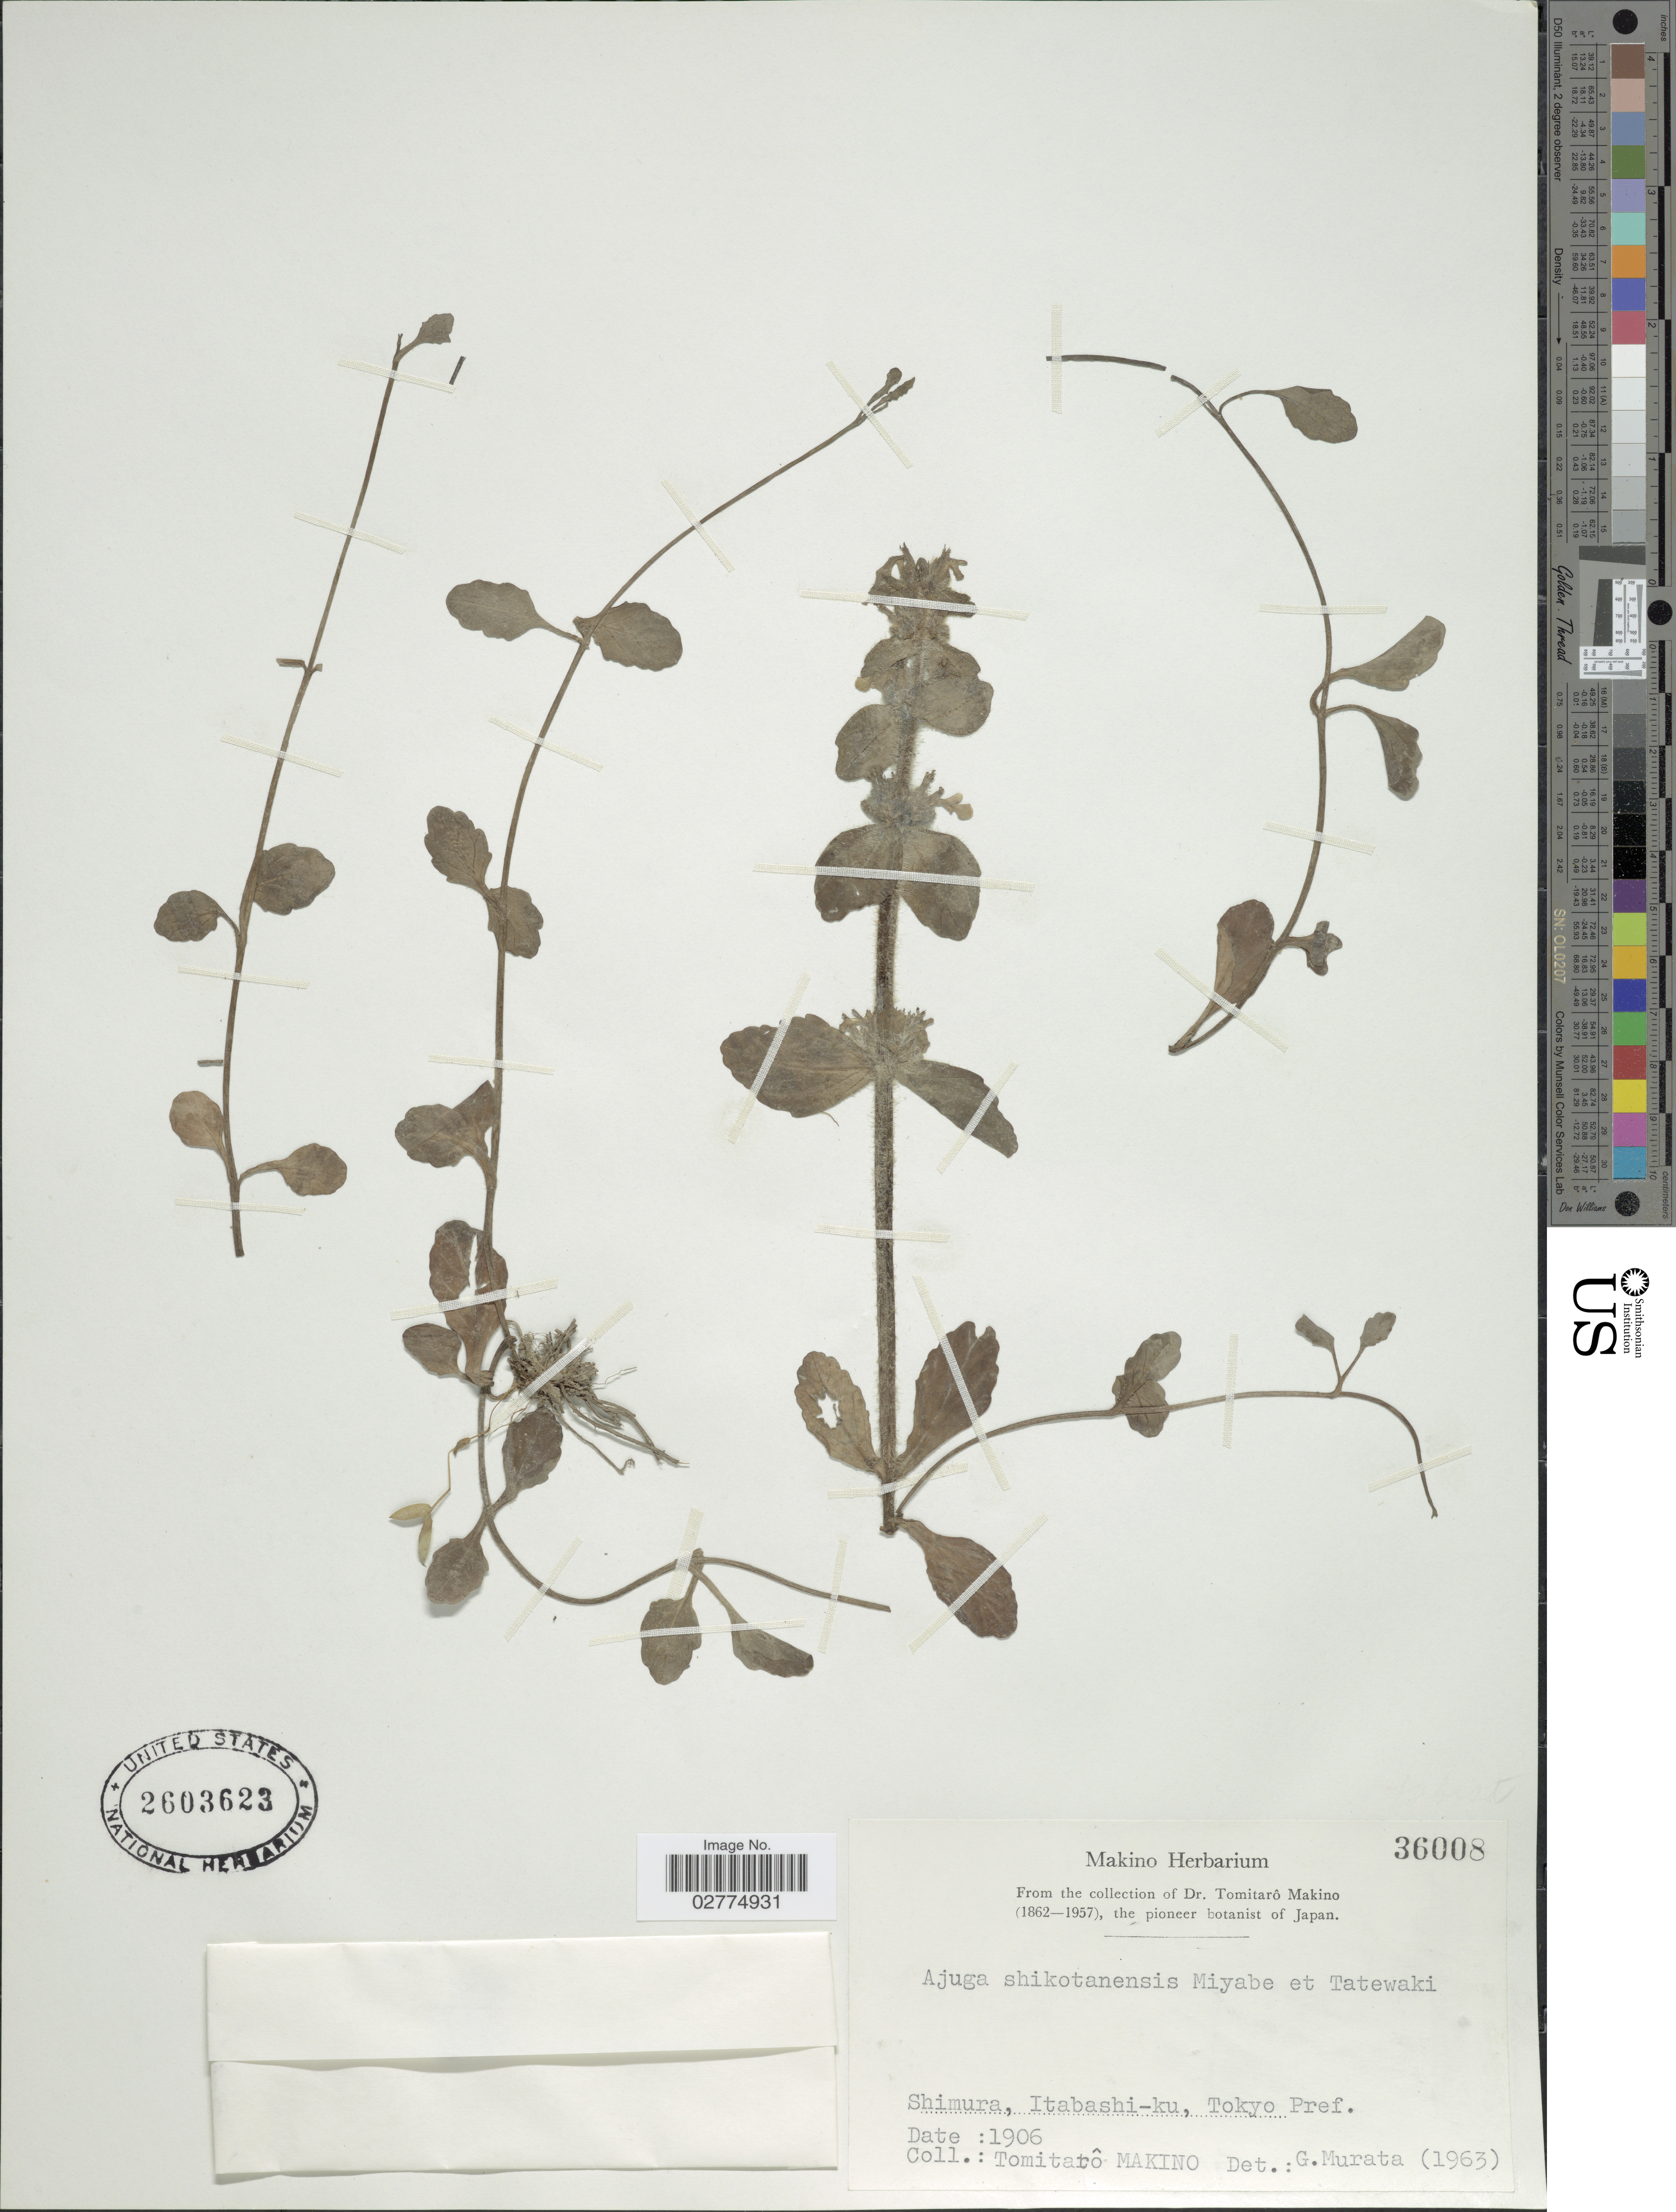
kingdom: Plantae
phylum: Tracheophyta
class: Magnoliopsida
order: Lamiales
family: Lamiaceae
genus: Ajuga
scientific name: Ajuga shikotanensis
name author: Miyabe & Tatew.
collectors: T. Makino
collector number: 36008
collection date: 1906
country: Japan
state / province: Tokyo, Federal City of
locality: Shimura, Itabashi-ku, Tokyo Pref.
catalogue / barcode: US 2603623